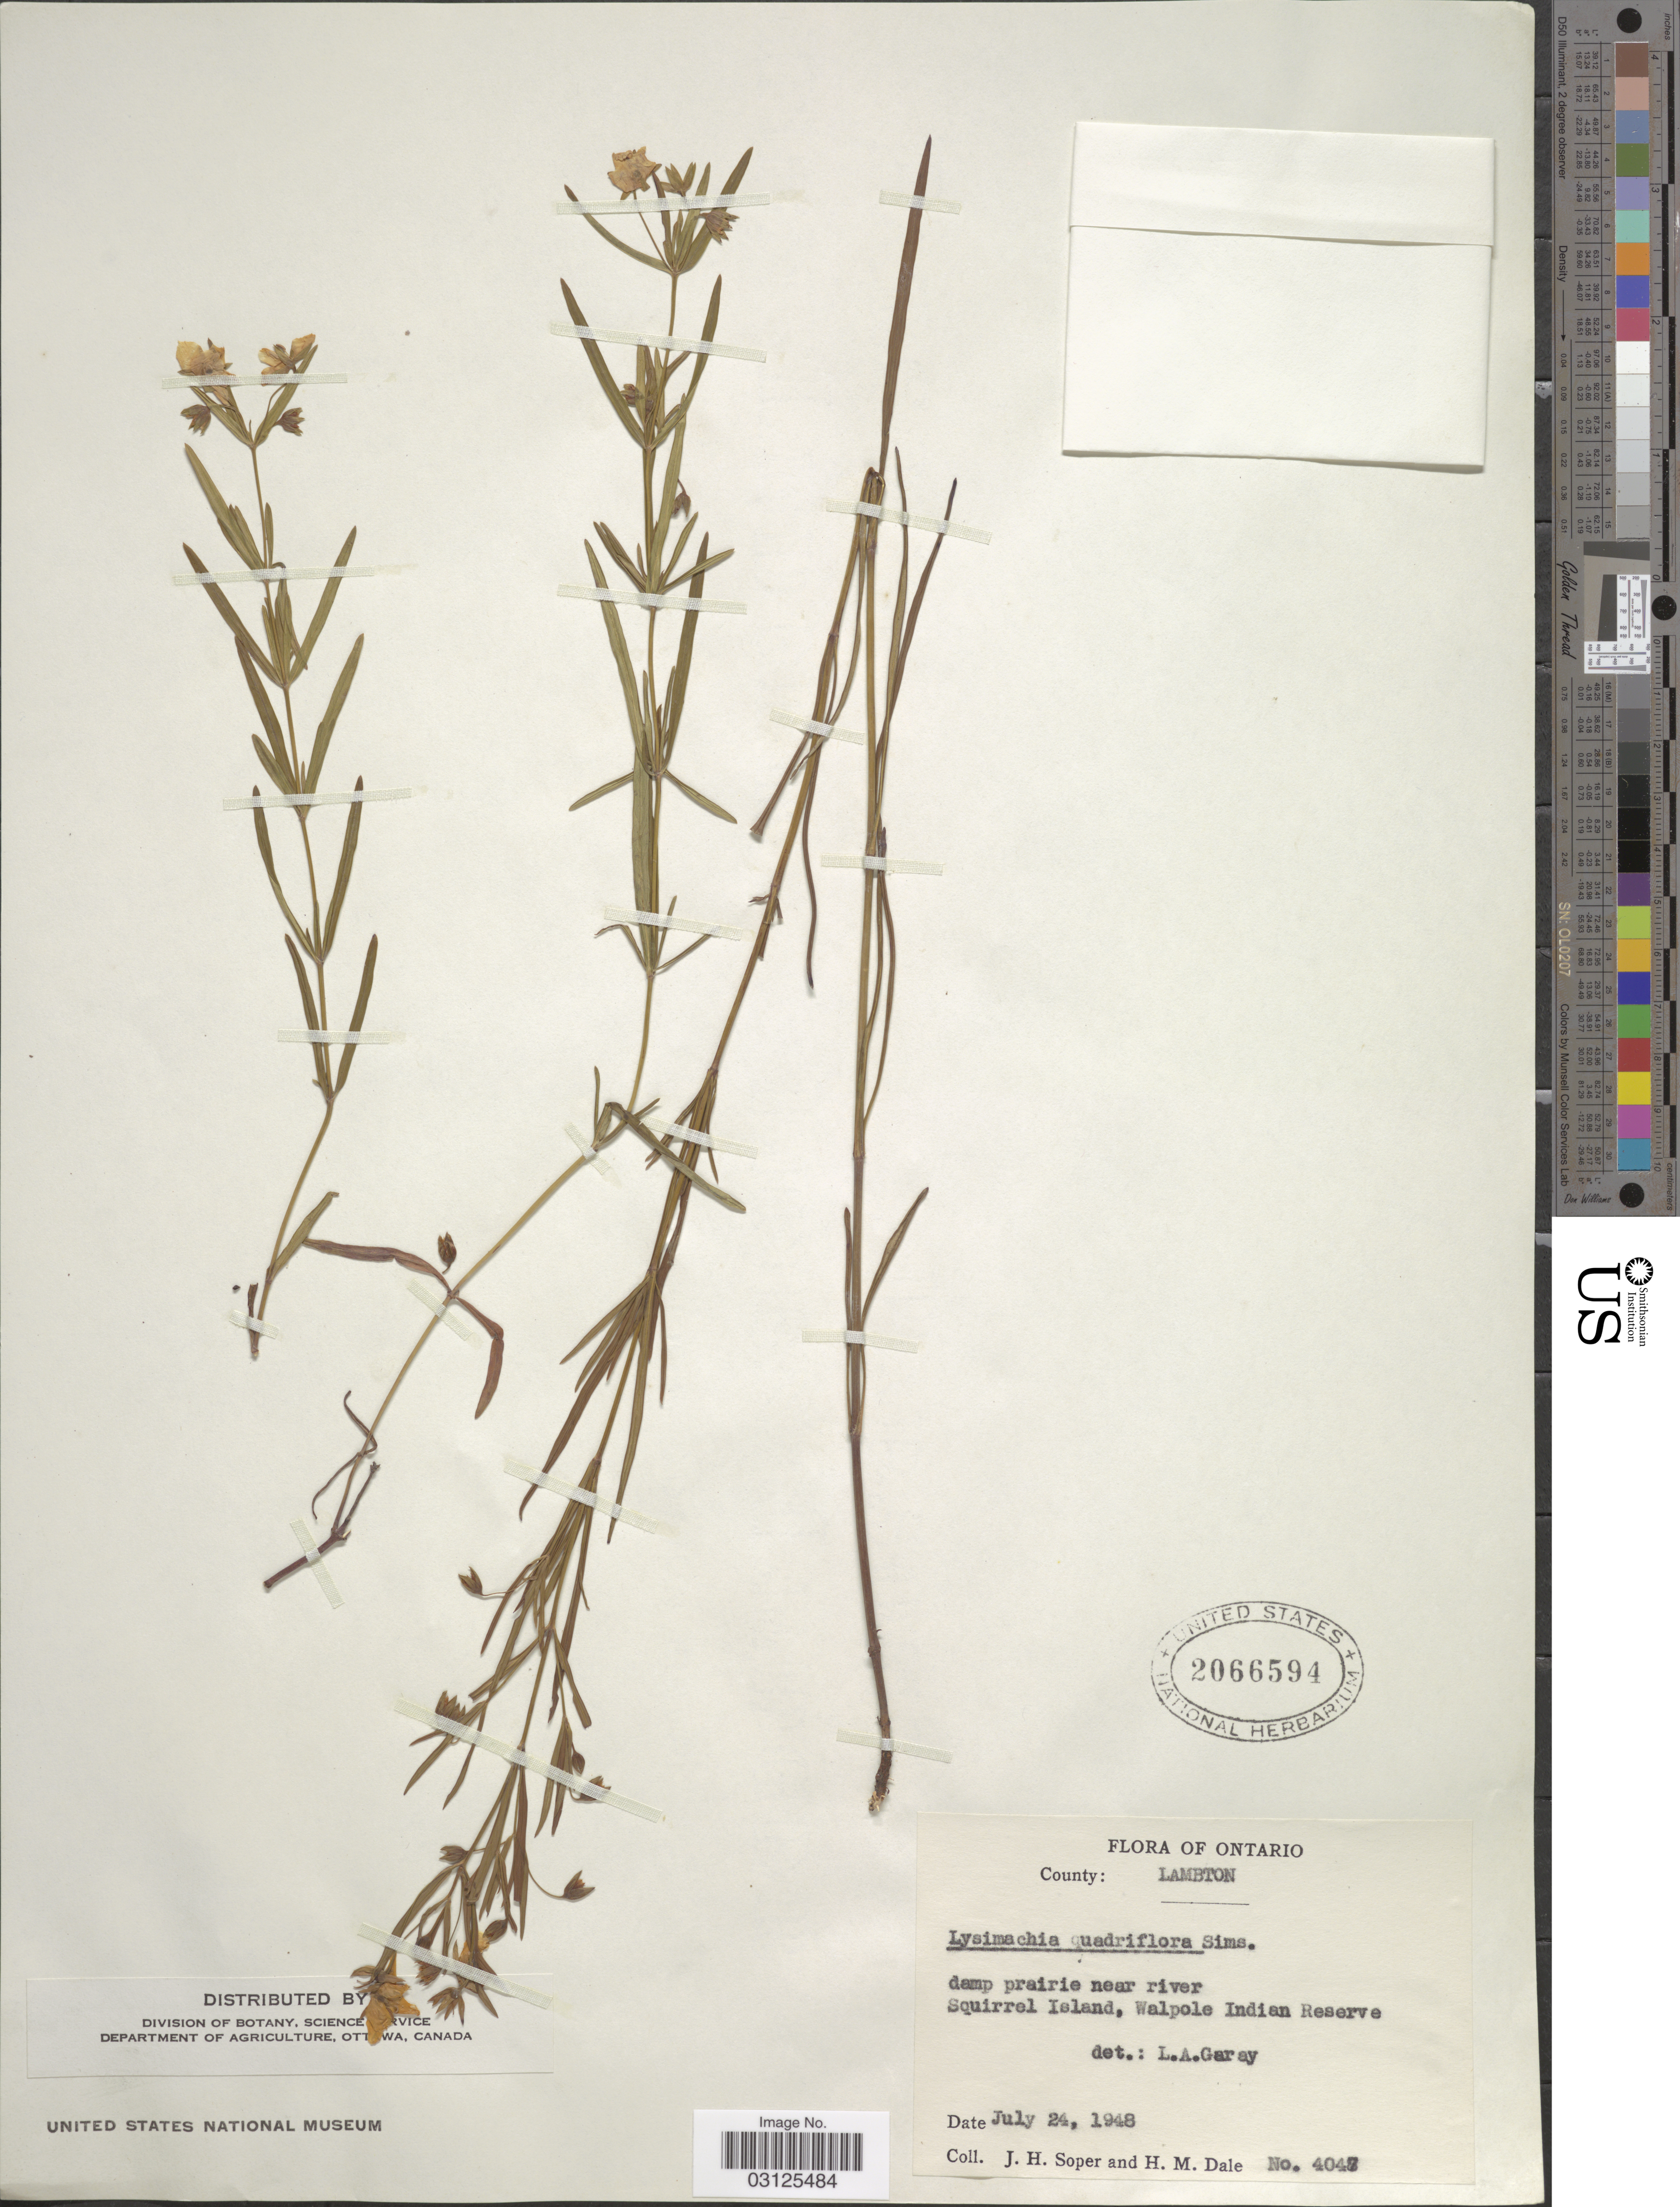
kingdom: Plantae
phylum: Tracheophyta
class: Magnoliopsida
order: Ericales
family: Primulaceae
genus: Steironema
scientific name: Steironema quadriflorum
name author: (Sims) Hitchc.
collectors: J. H. Soper & H. M. Dale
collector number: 4047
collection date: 1948-07-24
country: Canada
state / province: Ontario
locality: County: Lambton, damp prairie near river, Squirrel Island, Walpole Indian Reserve.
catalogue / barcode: US 2066594